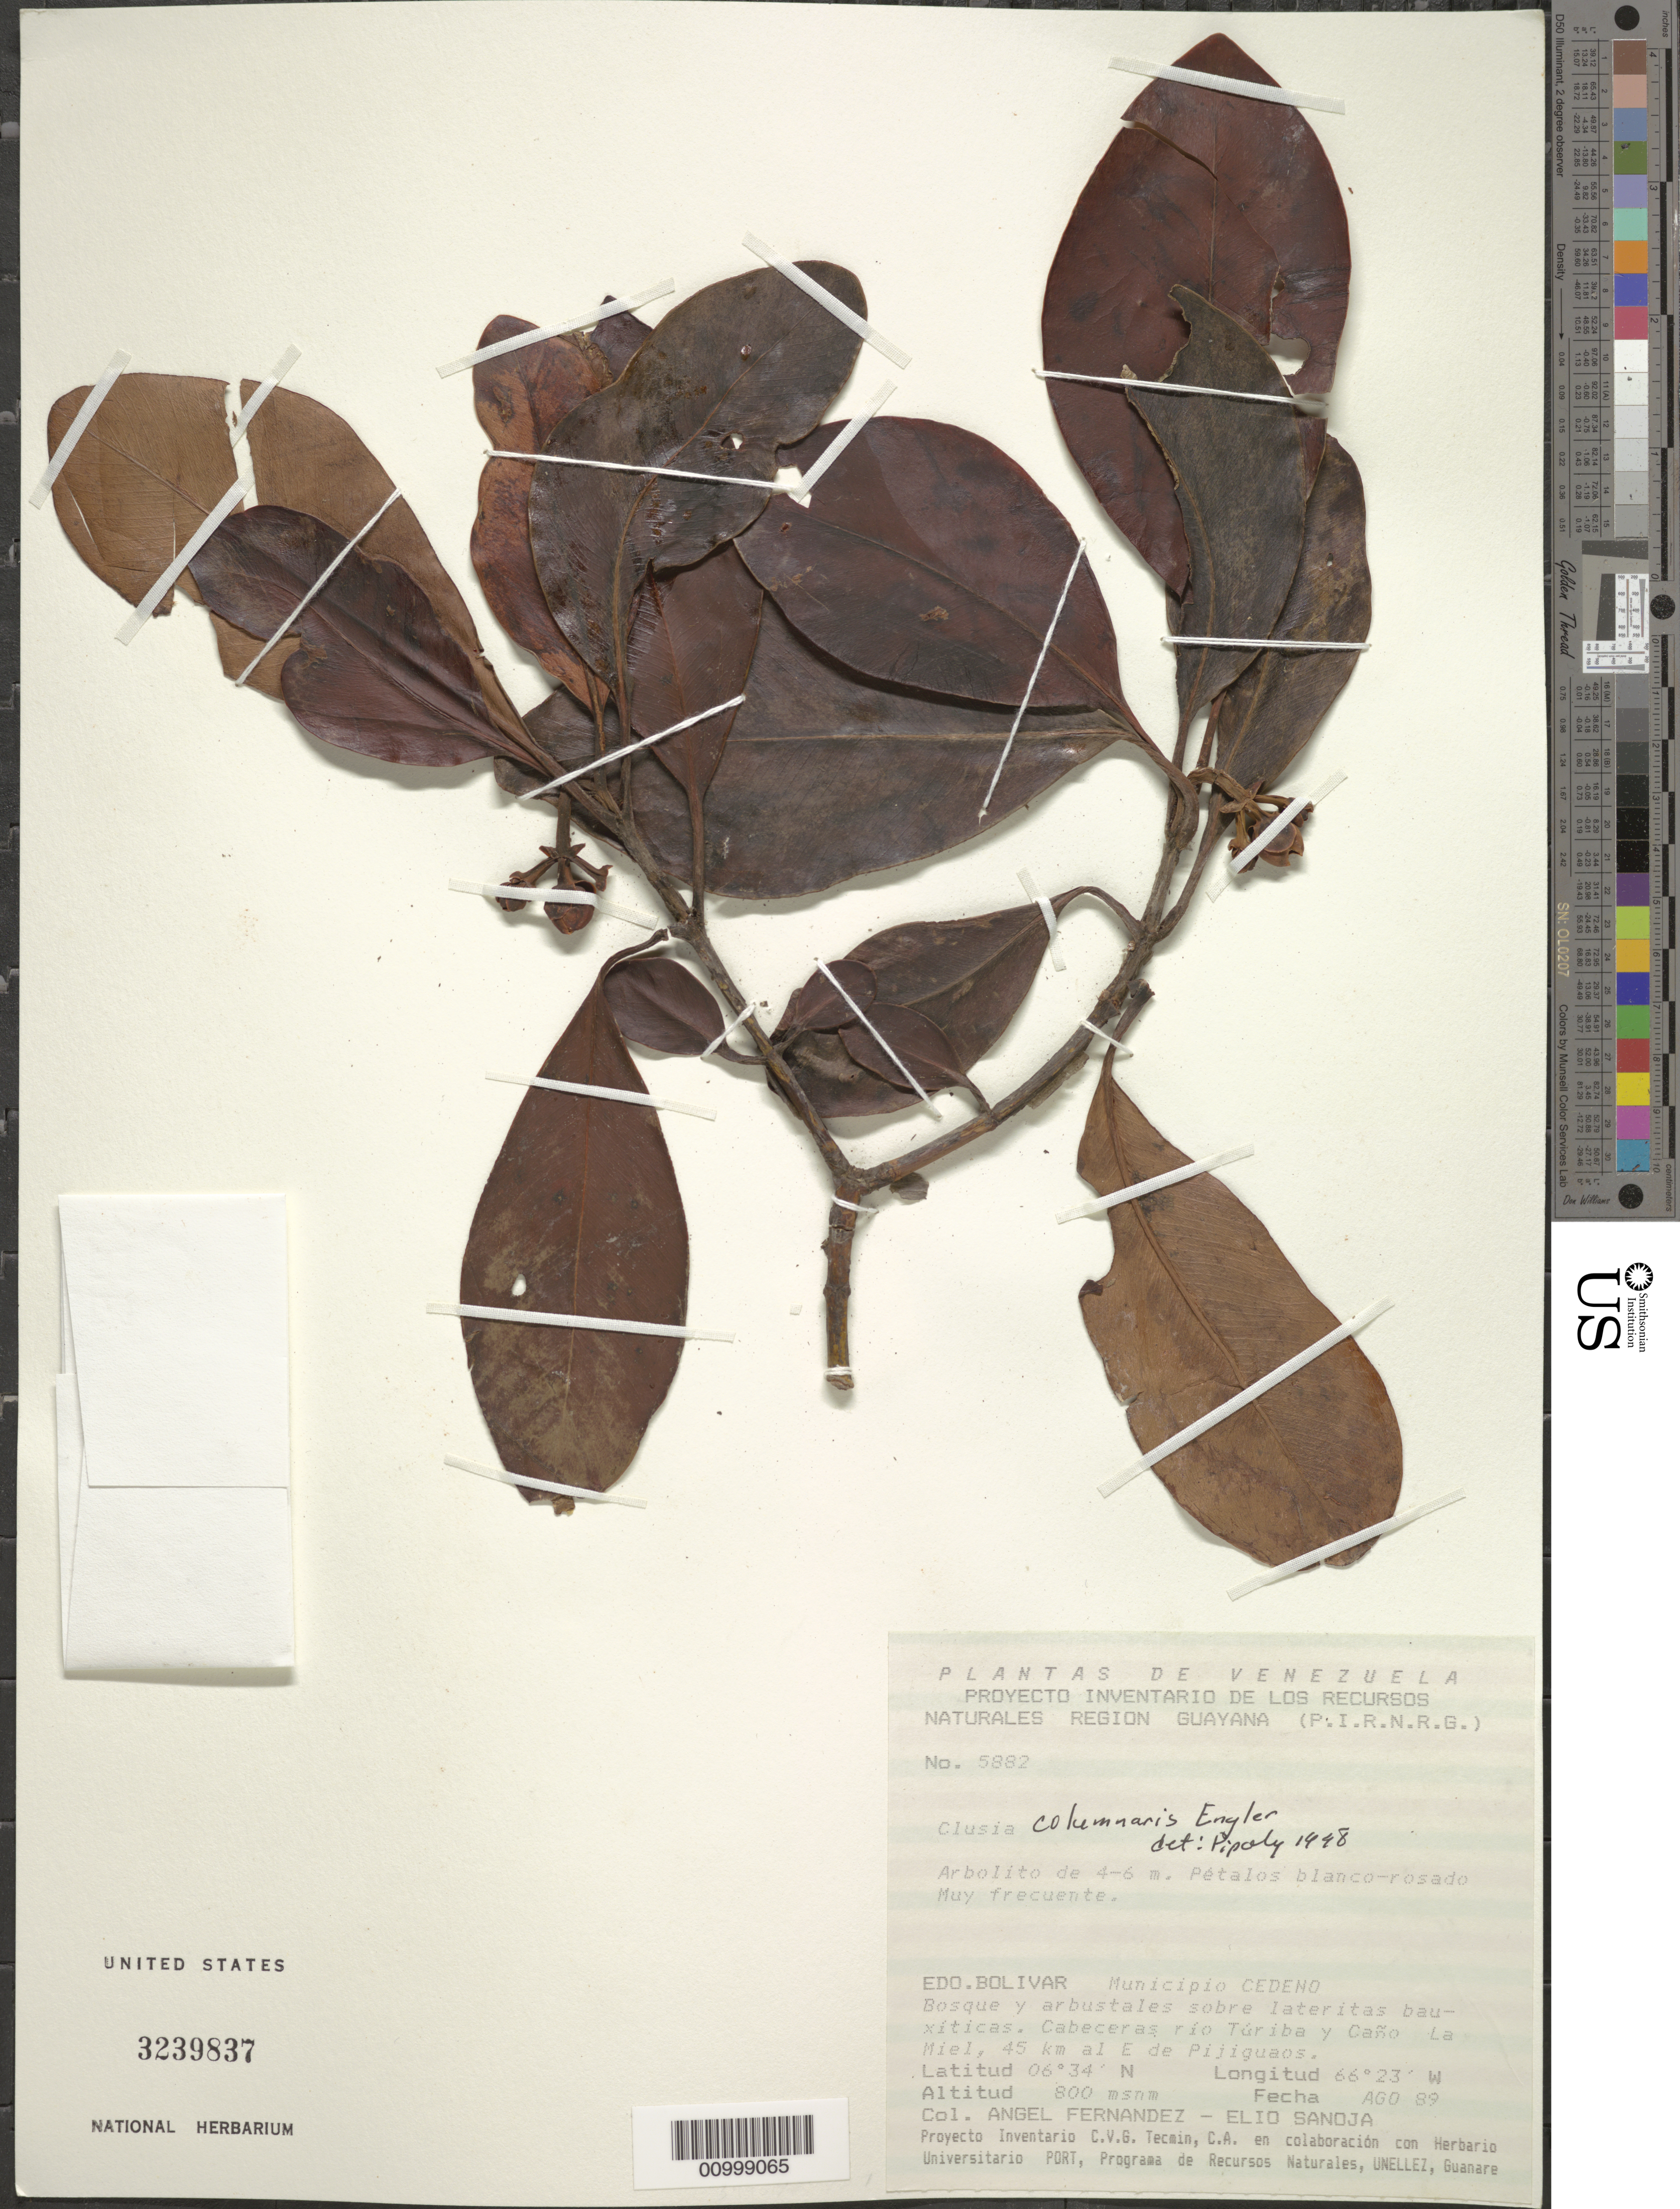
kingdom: Plantae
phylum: Tracheophyta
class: Magnoliopsida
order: Malpighiales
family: Clusiaceae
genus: Clusia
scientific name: Clusia columnaris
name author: Engl.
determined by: Pipoly, J. J., III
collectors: A. Fernández & E. Sanoja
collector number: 5882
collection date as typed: Aug-89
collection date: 1989-08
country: Venezuela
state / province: Bolívar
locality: Cabeceras rio Turiba y Cano. La Miel, 45 km al E de Pijiguaos.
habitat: Bosque y arbustales sobre laterita bauxiticas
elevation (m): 800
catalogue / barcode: US 3239837